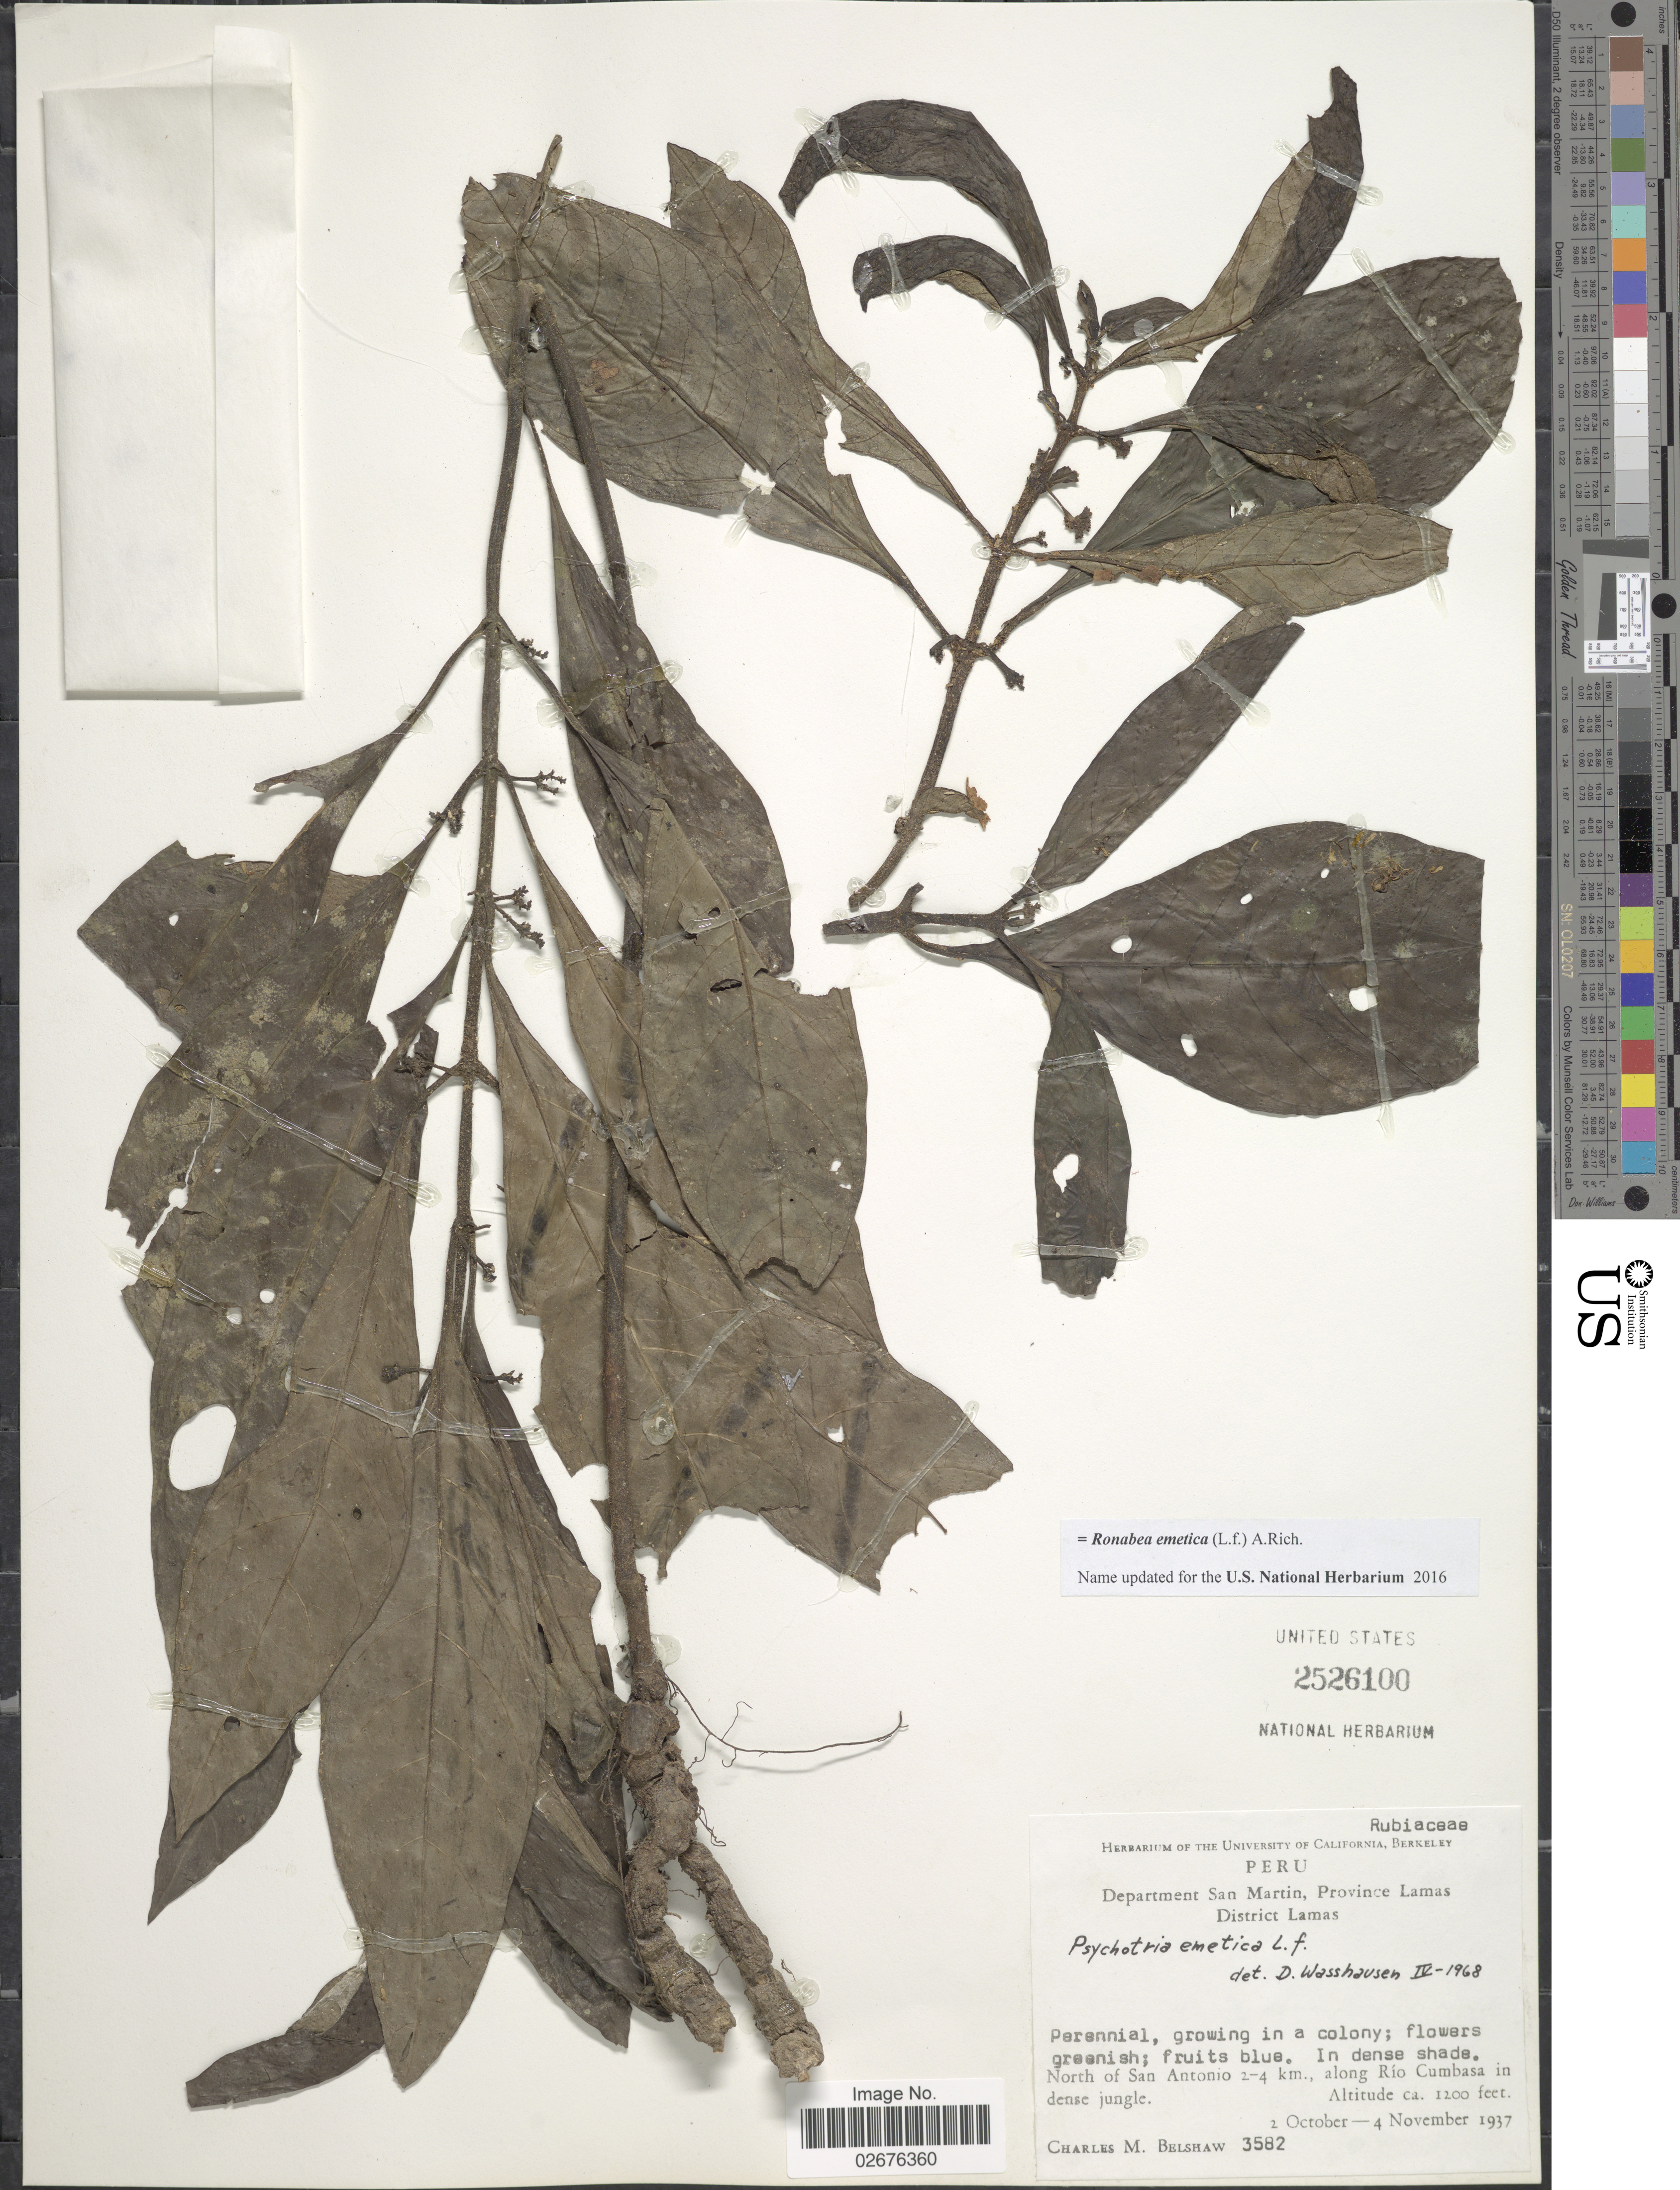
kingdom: Plantae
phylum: Tracheophyta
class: Magnoliopsida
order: Gentianales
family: Rubiaceae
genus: Ronabea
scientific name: Ronabea emetica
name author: (L. f.) A. Rich.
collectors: C. Shaw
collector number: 3582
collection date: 1937-10-02/1937-11-04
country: Peru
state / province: San Martín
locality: Province Lamas. District Lamas. North of San Antonio 2-4 km., along Rio Cumbasa in dense jungle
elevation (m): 366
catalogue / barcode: US 2526100